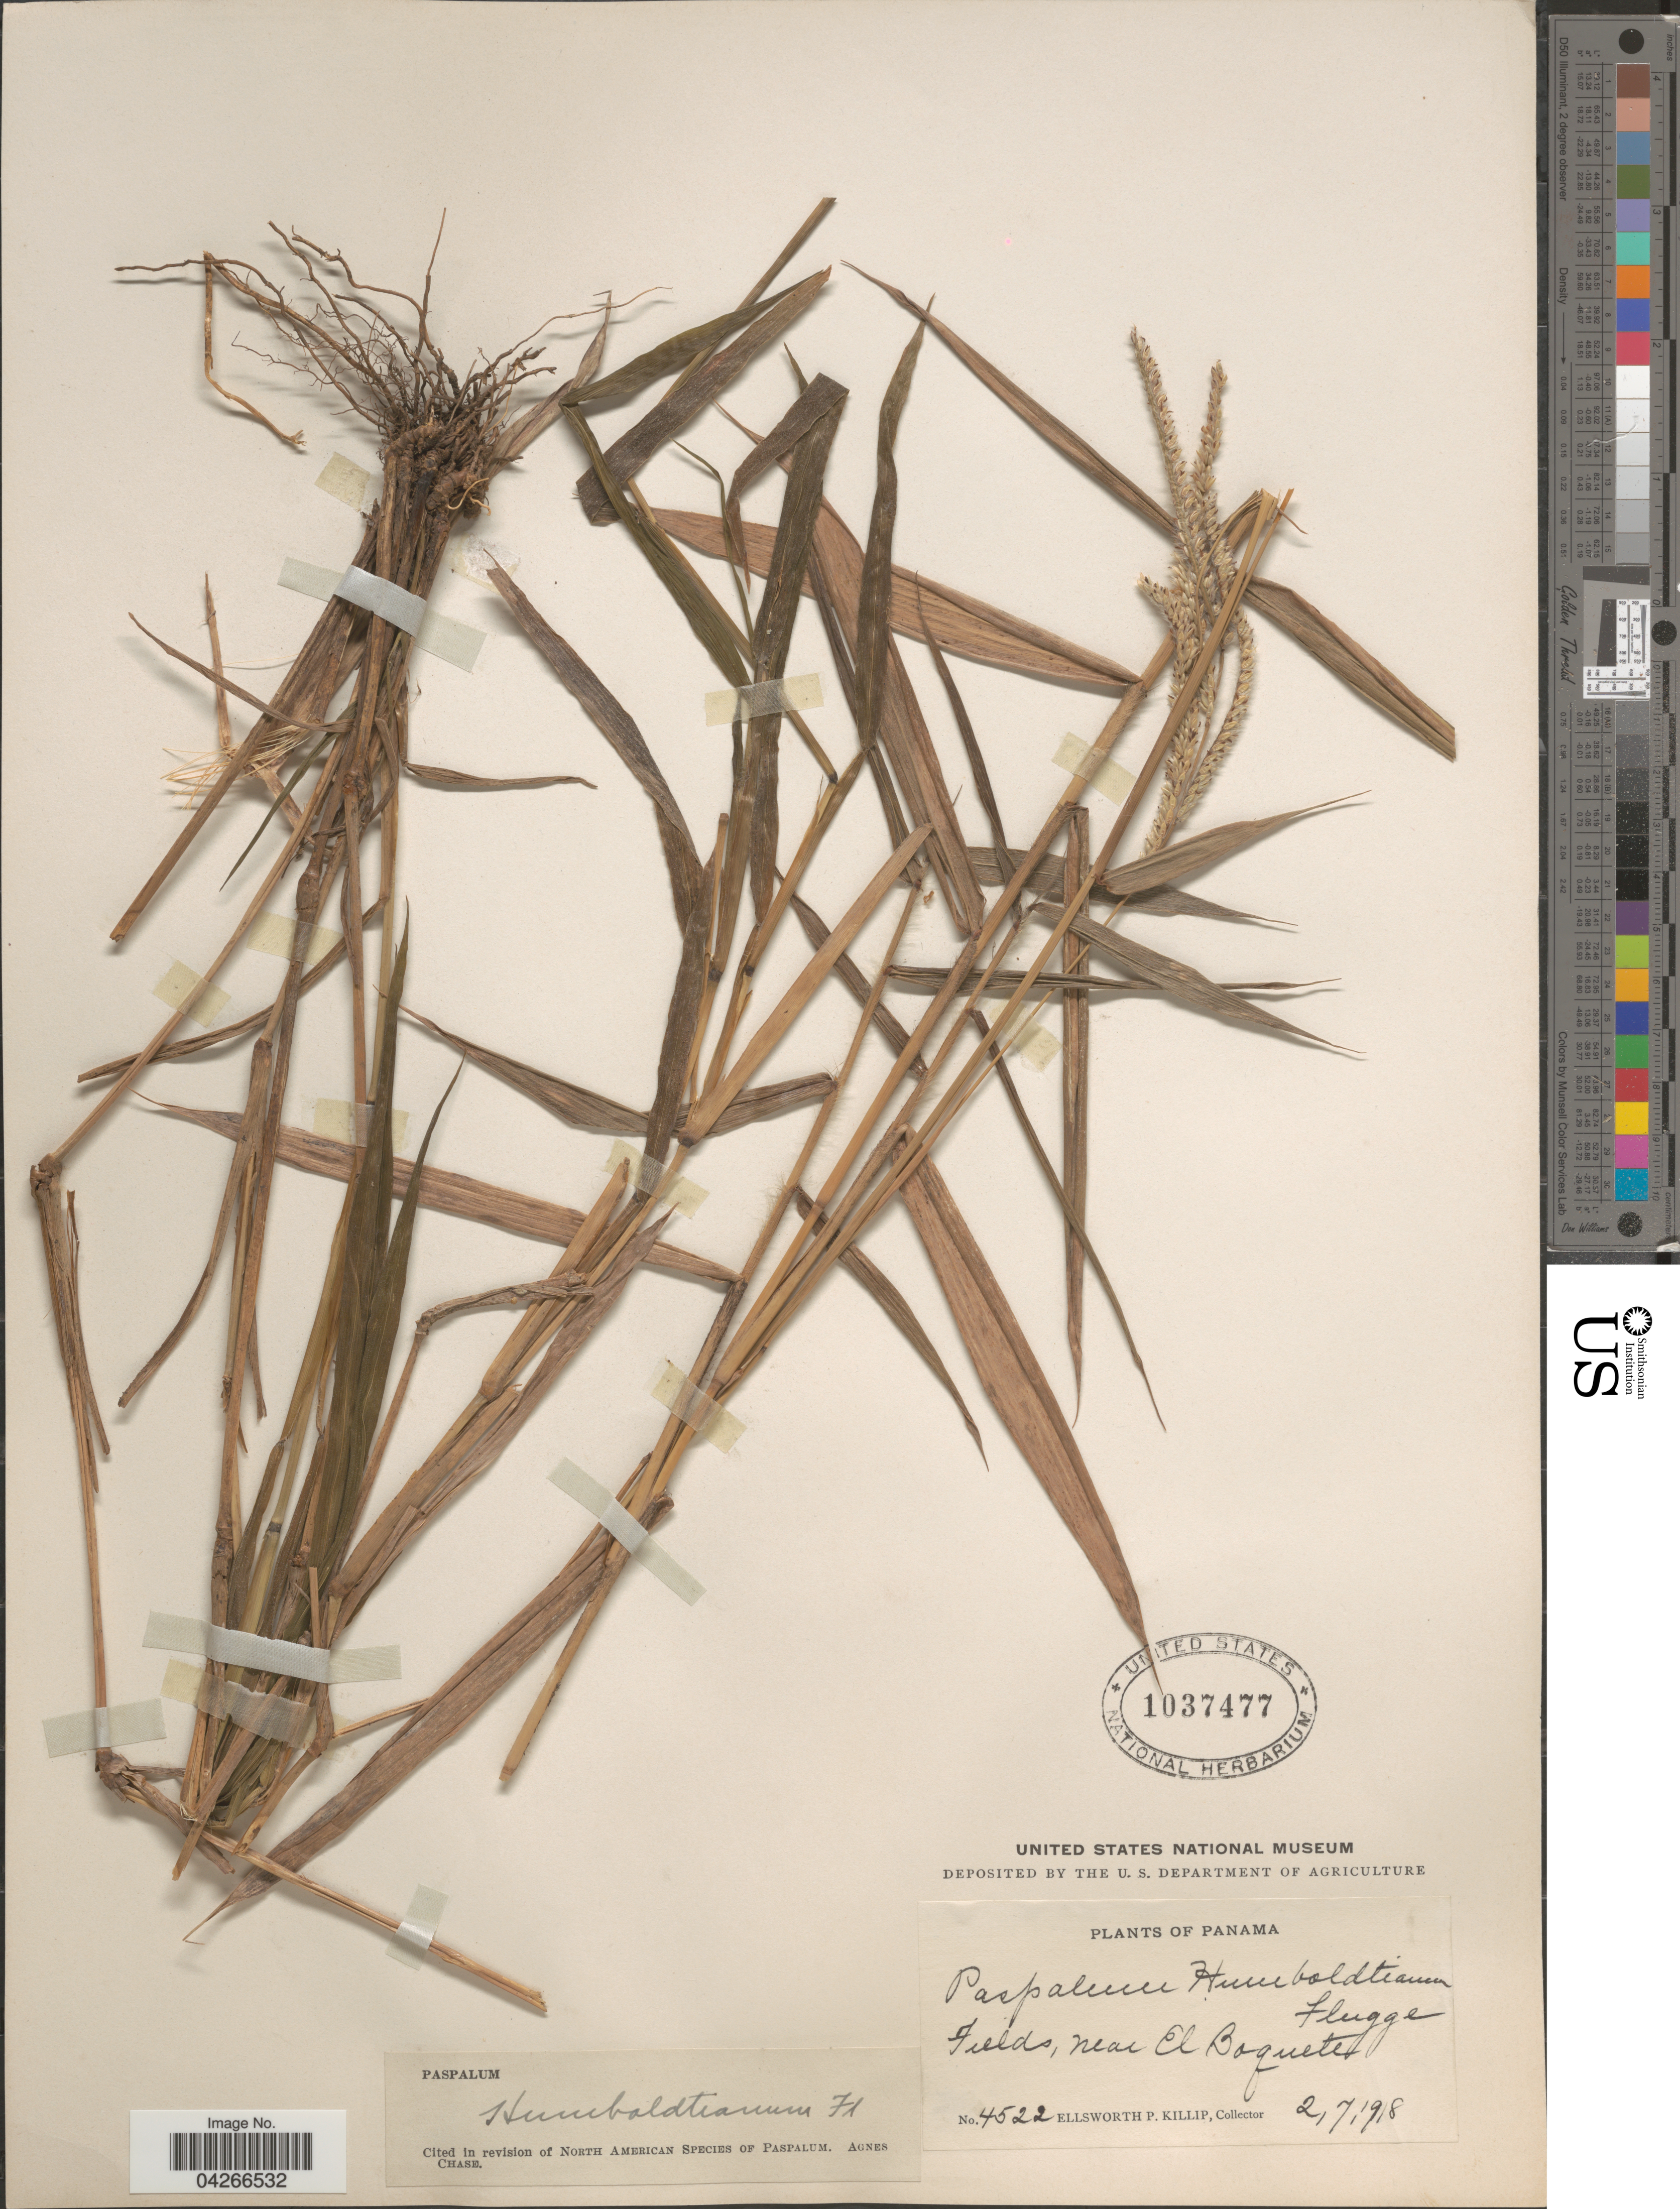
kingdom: Plantae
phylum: Tracheophyta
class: Liliopsida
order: Poales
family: Poaceae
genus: Paspalum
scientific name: Paspalum humboldtianum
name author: Flüggé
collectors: E. P. Killip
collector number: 4522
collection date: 1918-07-02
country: Panama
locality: Fields, near El Boquete.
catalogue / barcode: US 1037477